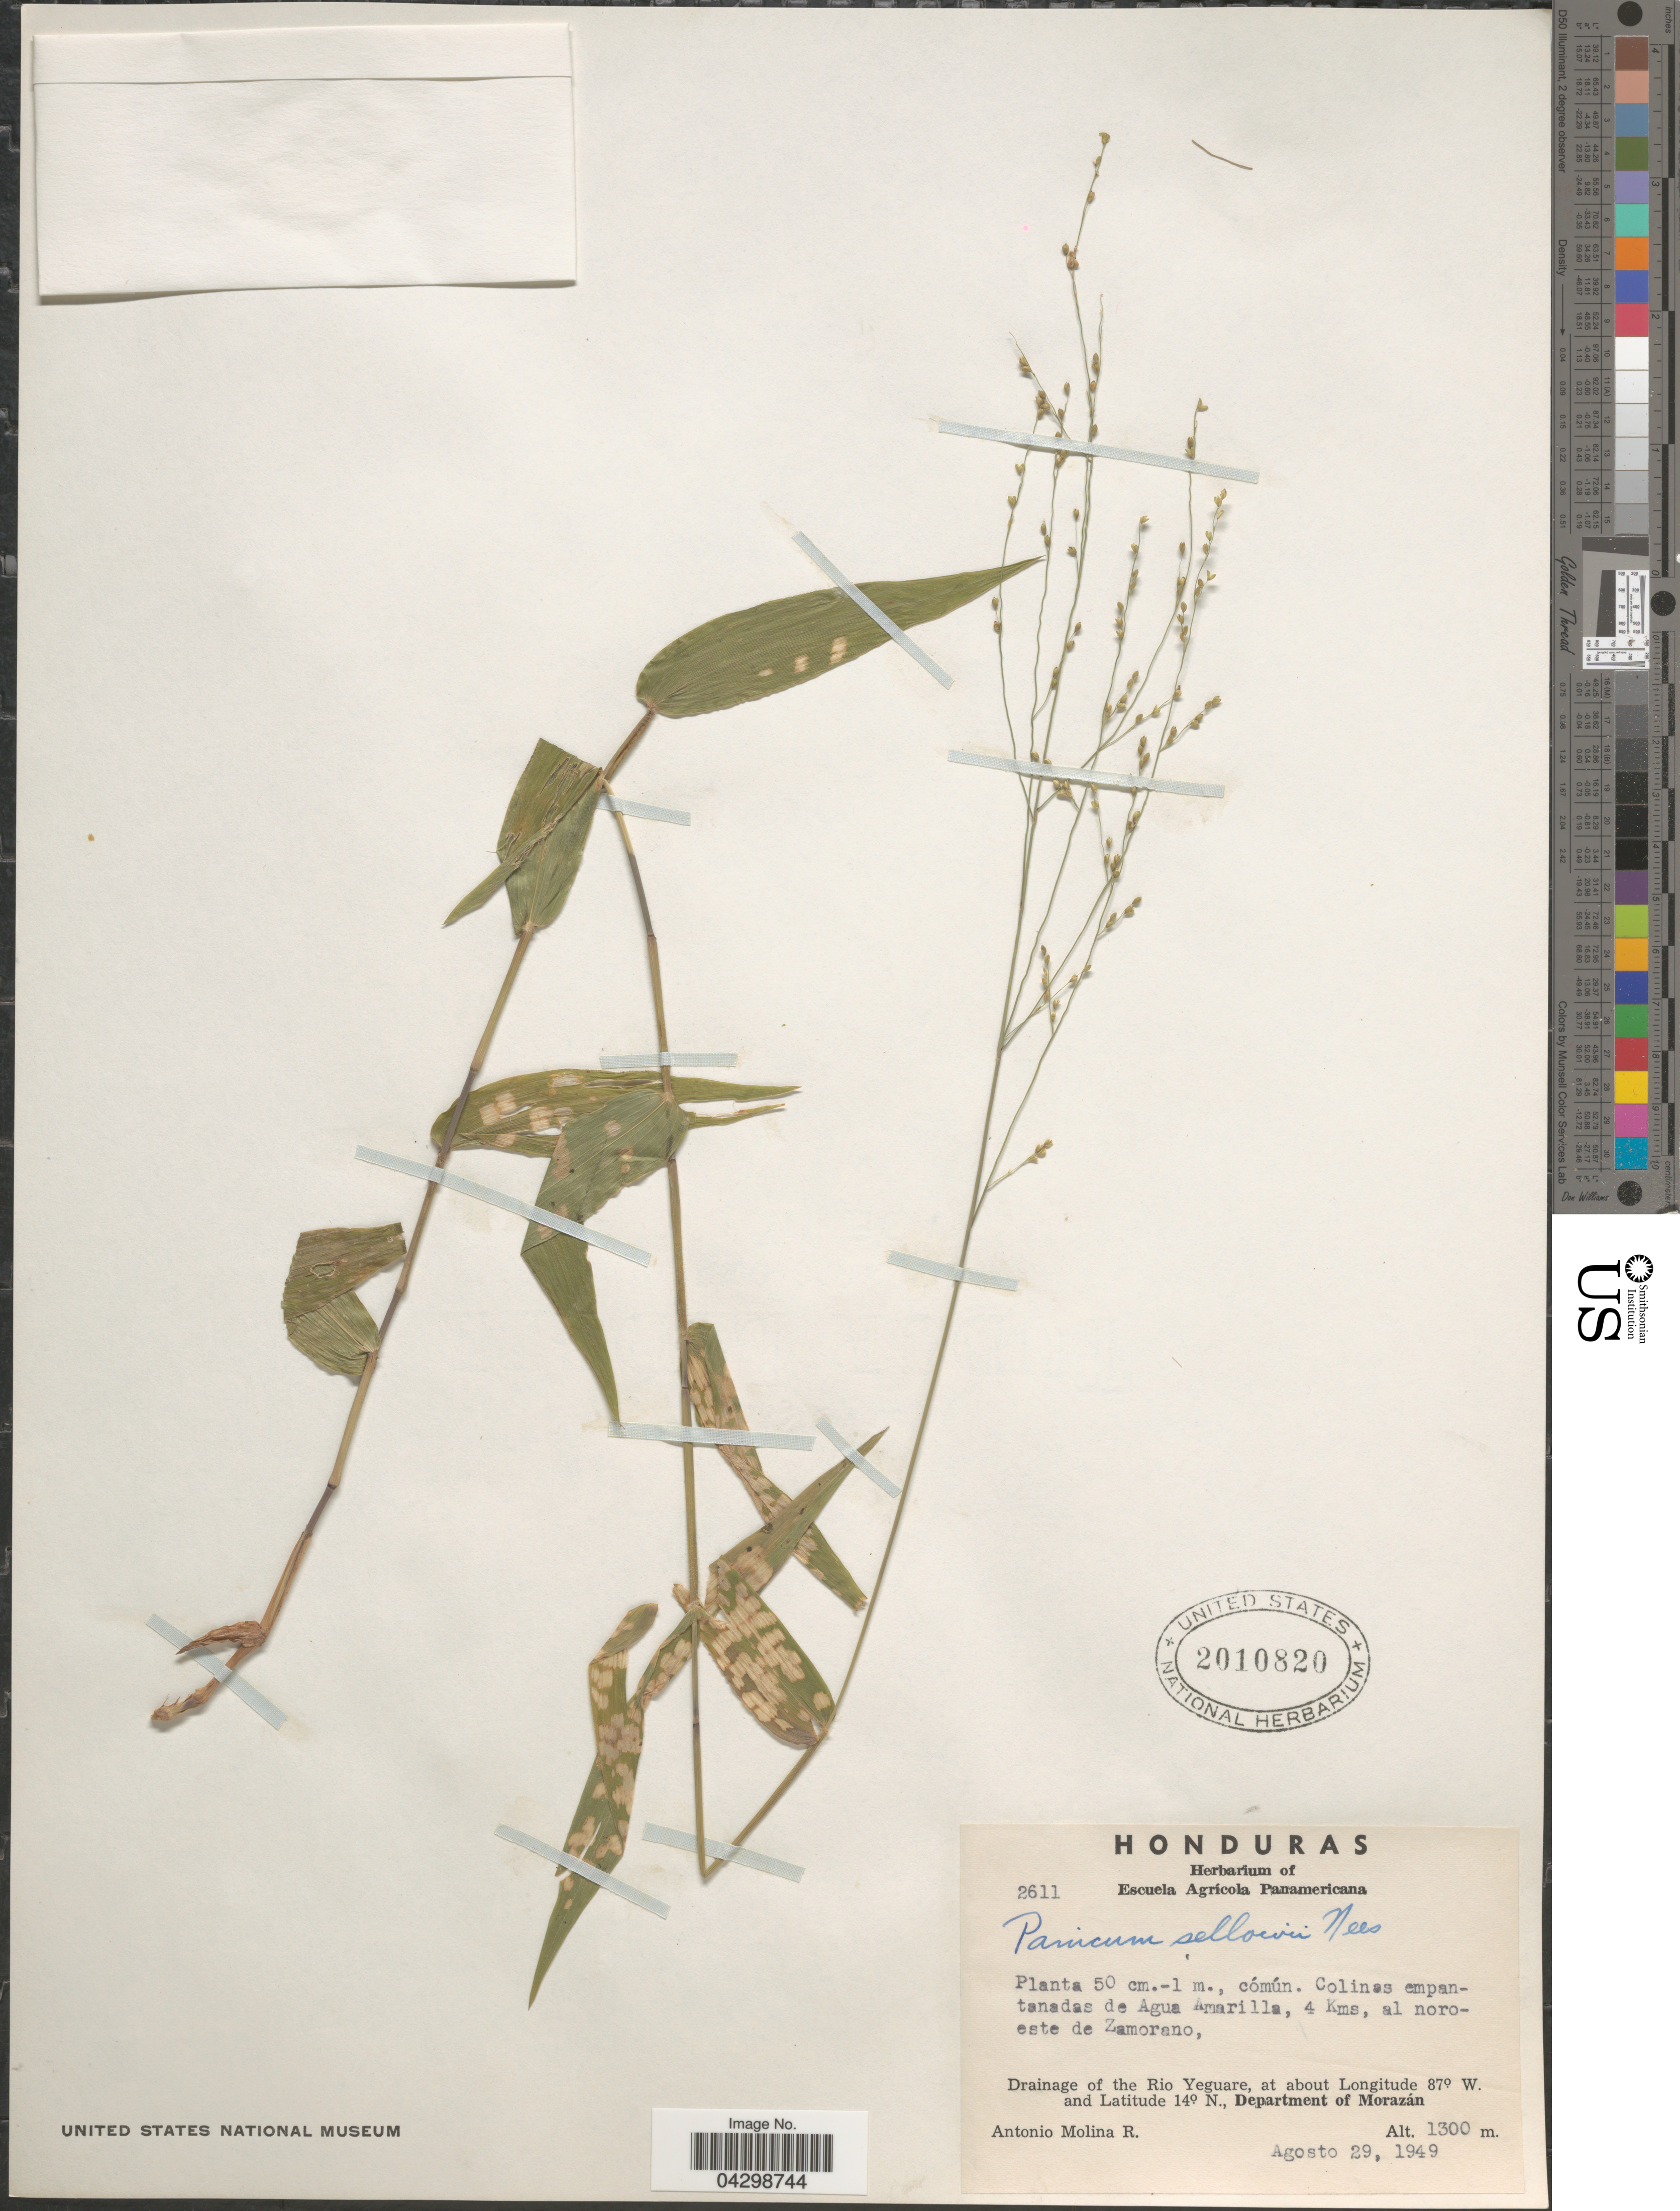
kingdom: Plantae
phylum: Tracheophyta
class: Liliopsida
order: Poales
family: Poaceae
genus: Panicum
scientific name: Panicum sellowii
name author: Nees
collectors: A. Molina R.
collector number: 2611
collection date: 1949-08-29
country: Honduras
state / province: Fco. Morazán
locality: Colinas empantanadas de Agua Amarilla, 4 Kms, al noroeste de Zamorano. Drainage of the Rio Yeguare, Department of Morazán.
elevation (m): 1300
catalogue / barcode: US 2010820